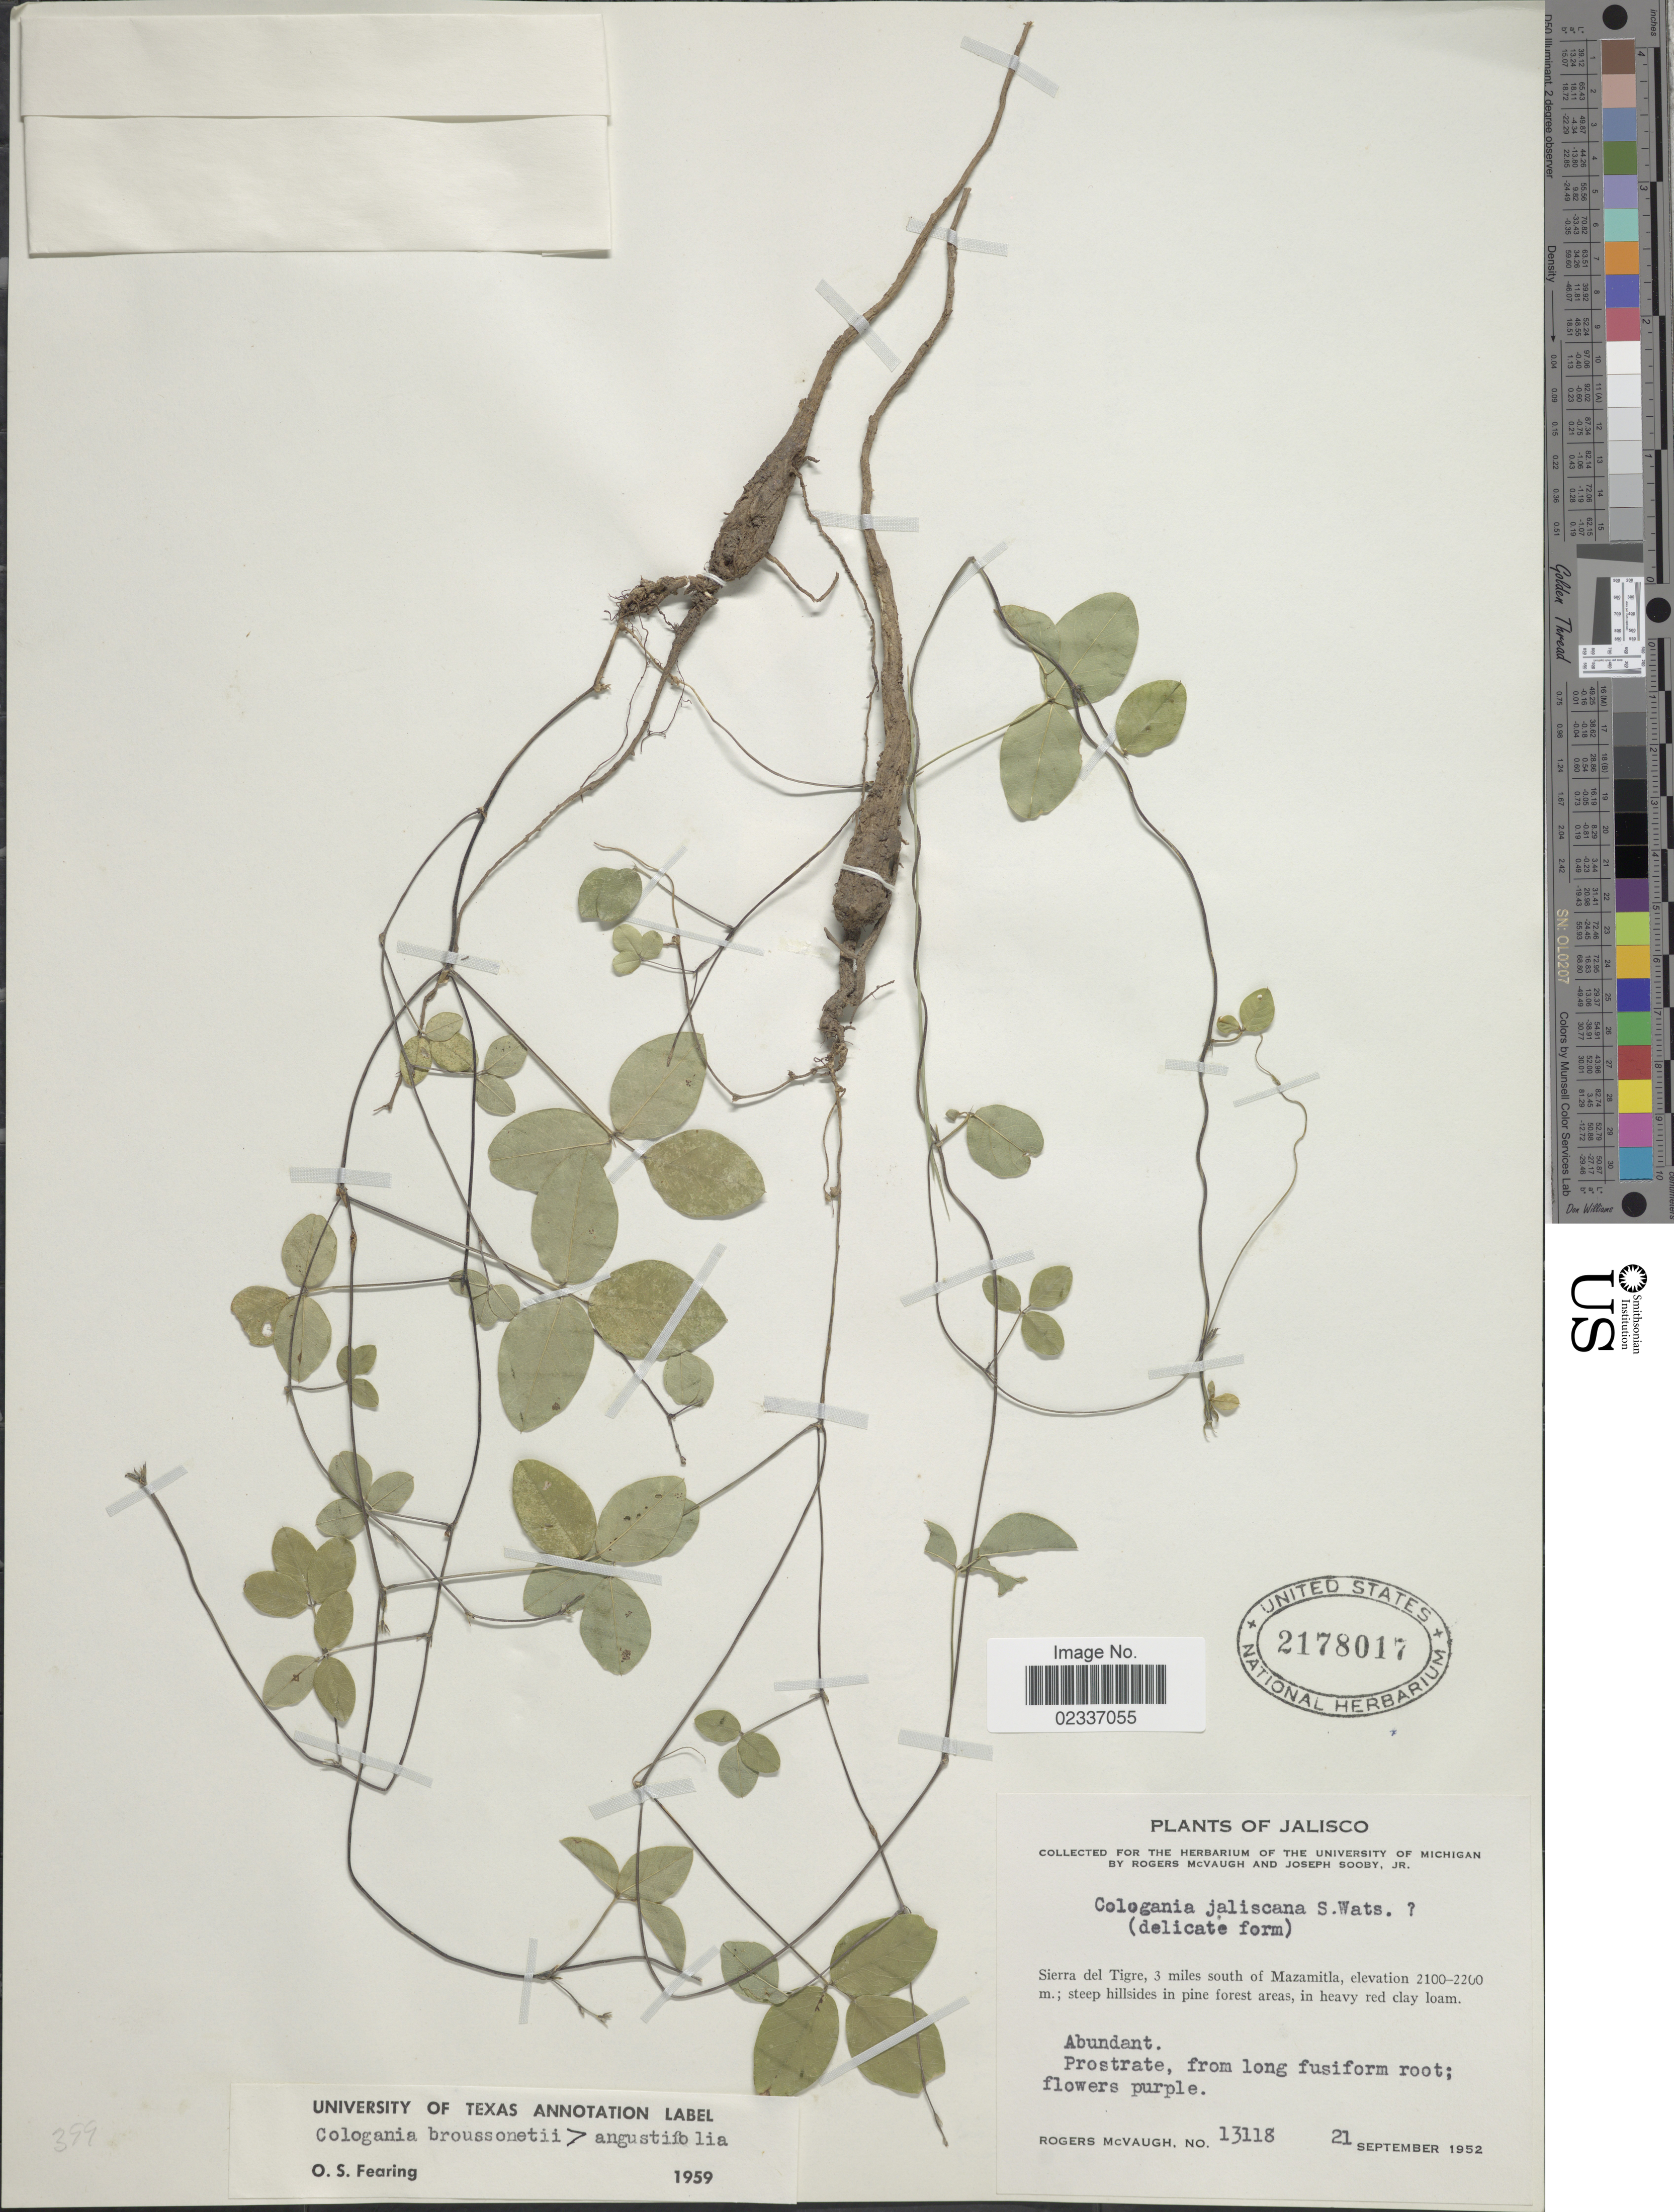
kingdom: Plantae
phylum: Tracheophyta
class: Magnoliopsida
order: Fabales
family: Fabaceae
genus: Cologania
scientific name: Cologania broussonetii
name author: (Balb.) DC.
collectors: R. McVaugh & J. Sooby Jr.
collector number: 13118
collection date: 1952-09-21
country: Mexico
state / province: Jalisco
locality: Sierra del Tigre, 3 miles south of Mazamitla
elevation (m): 2100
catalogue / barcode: US 2178017